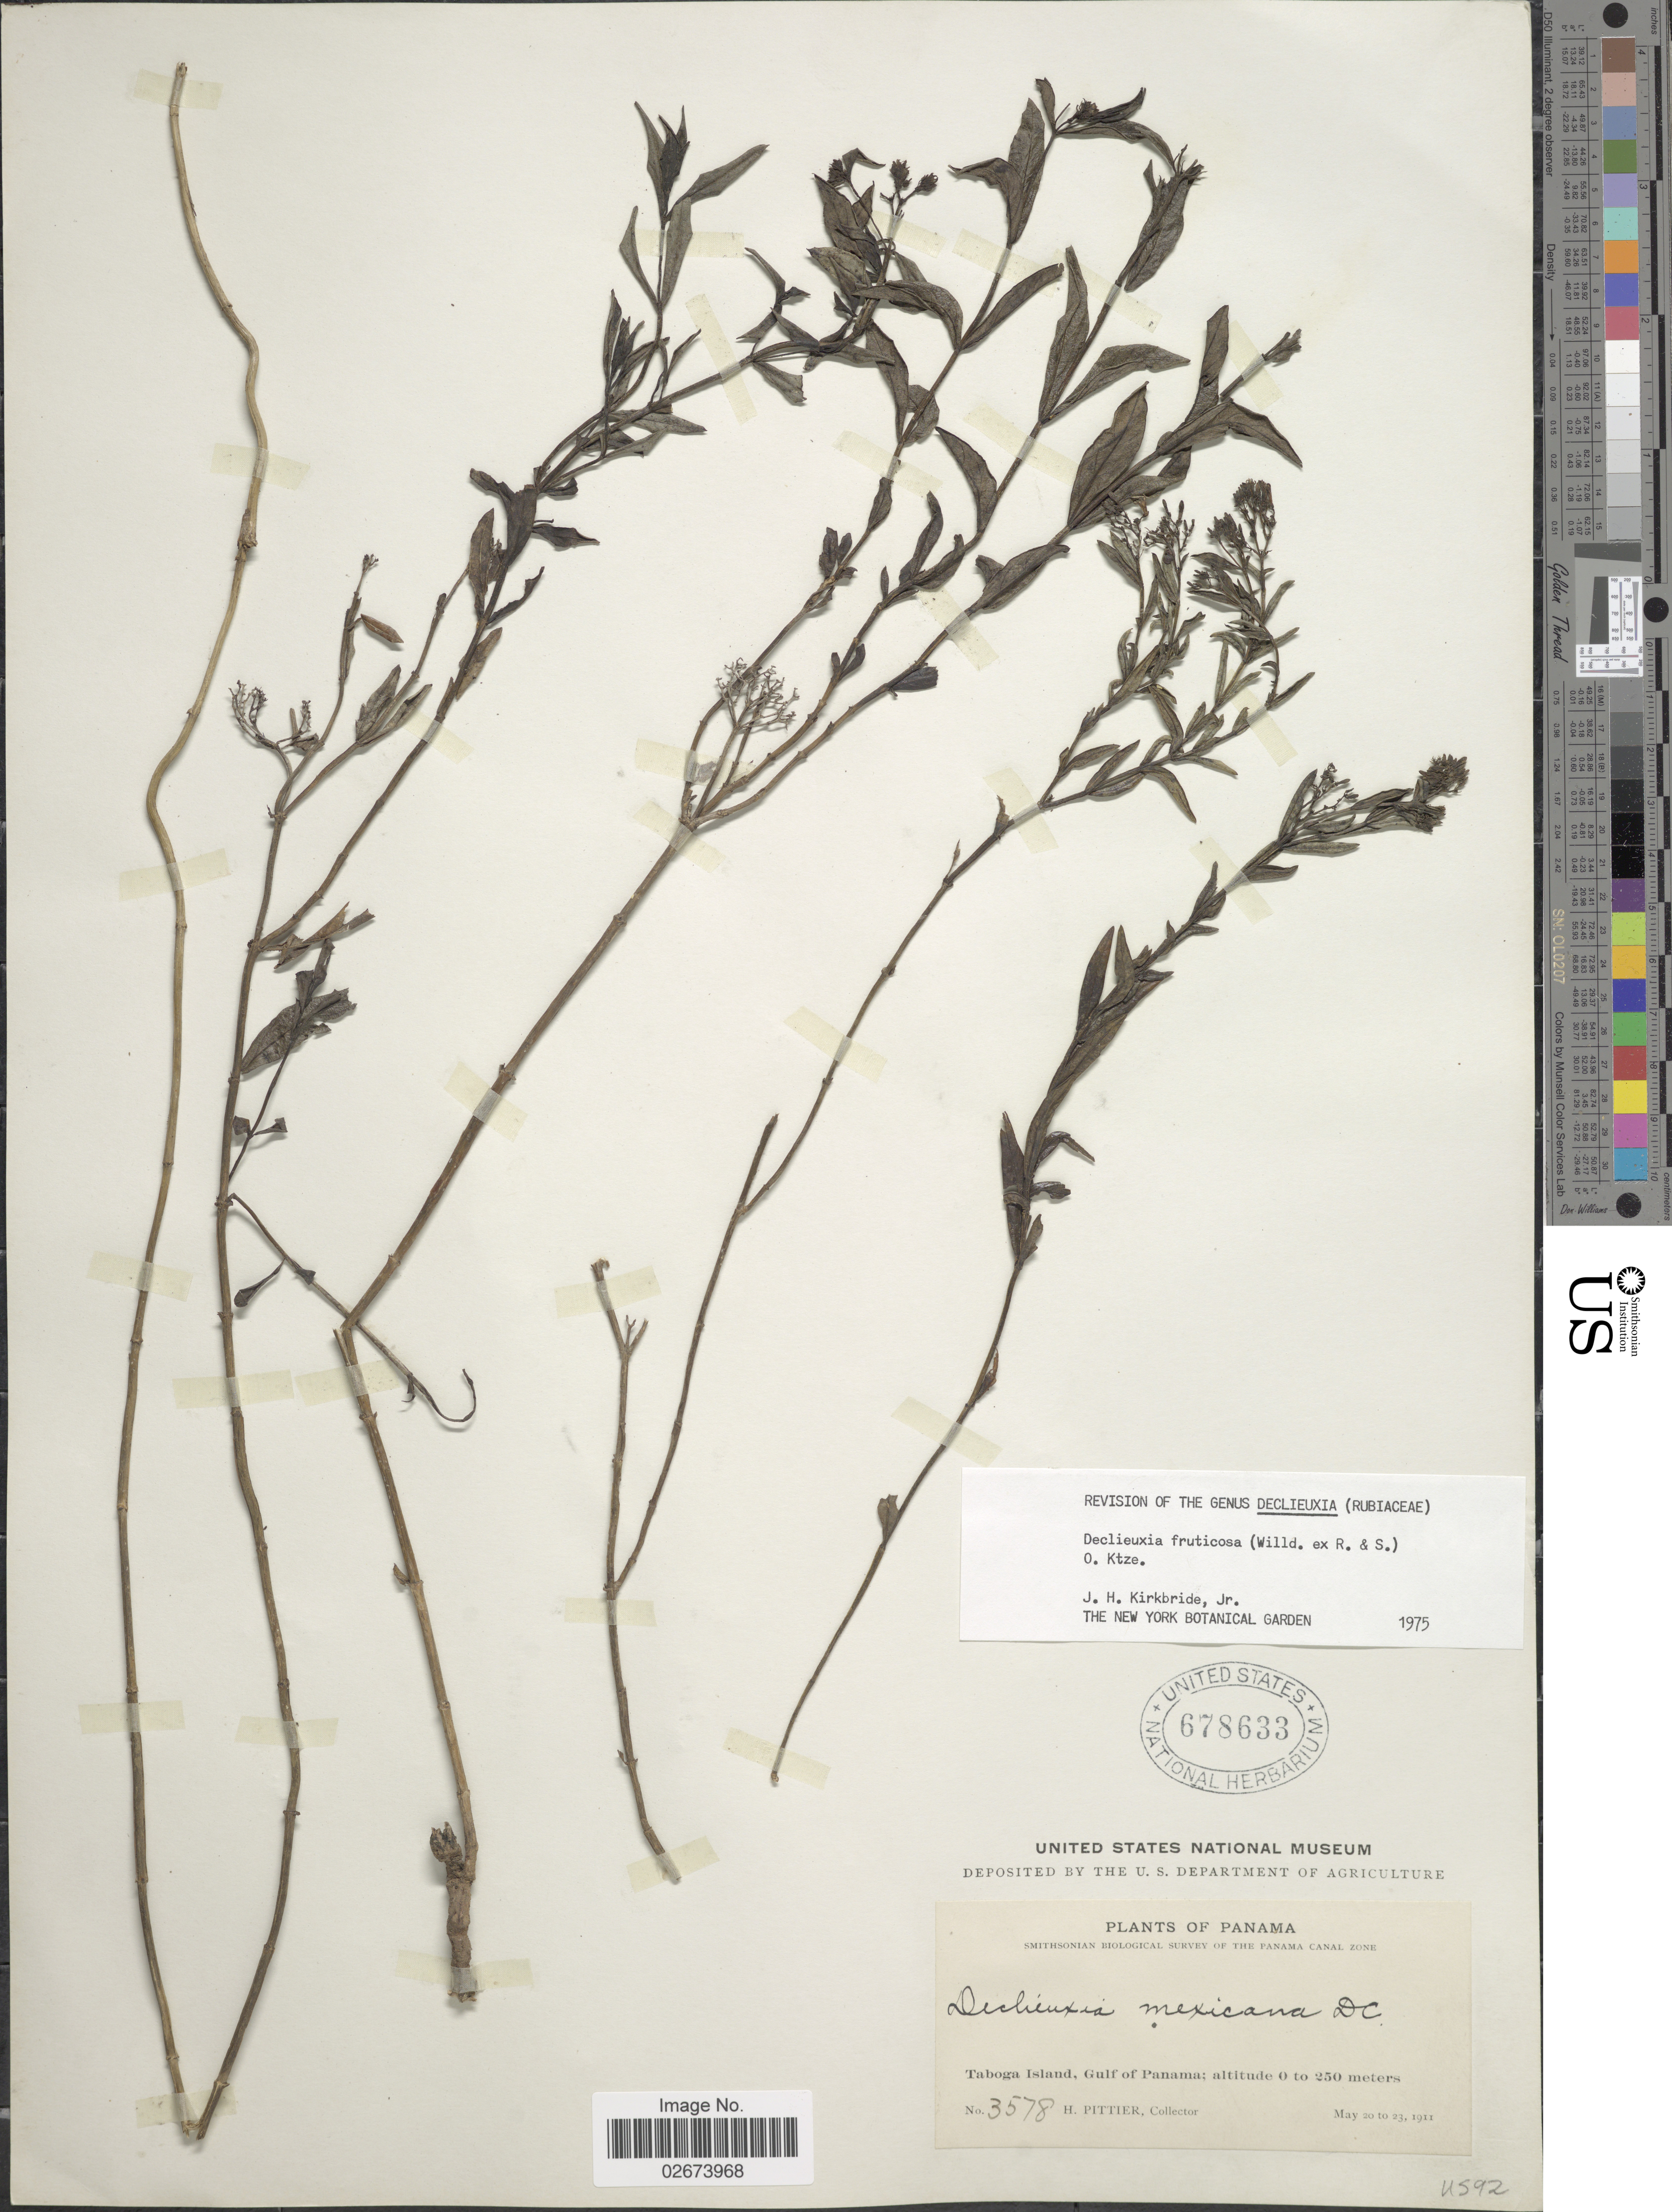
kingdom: Plantae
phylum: Tracheophyta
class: Magnoliopsida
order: Gentianales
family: Rubiaceae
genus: Declieuxia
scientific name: Declieuxia fruticosa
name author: (Willd. ex Roem. & Schult.) Kuntze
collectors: H. F. Pittier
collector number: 3578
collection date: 1911-05-20/1911-05-23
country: Panama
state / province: Panamá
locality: Panama Canal Zone. Taboga Island, Gulf of Panama.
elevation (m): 0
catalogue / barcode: US 678633